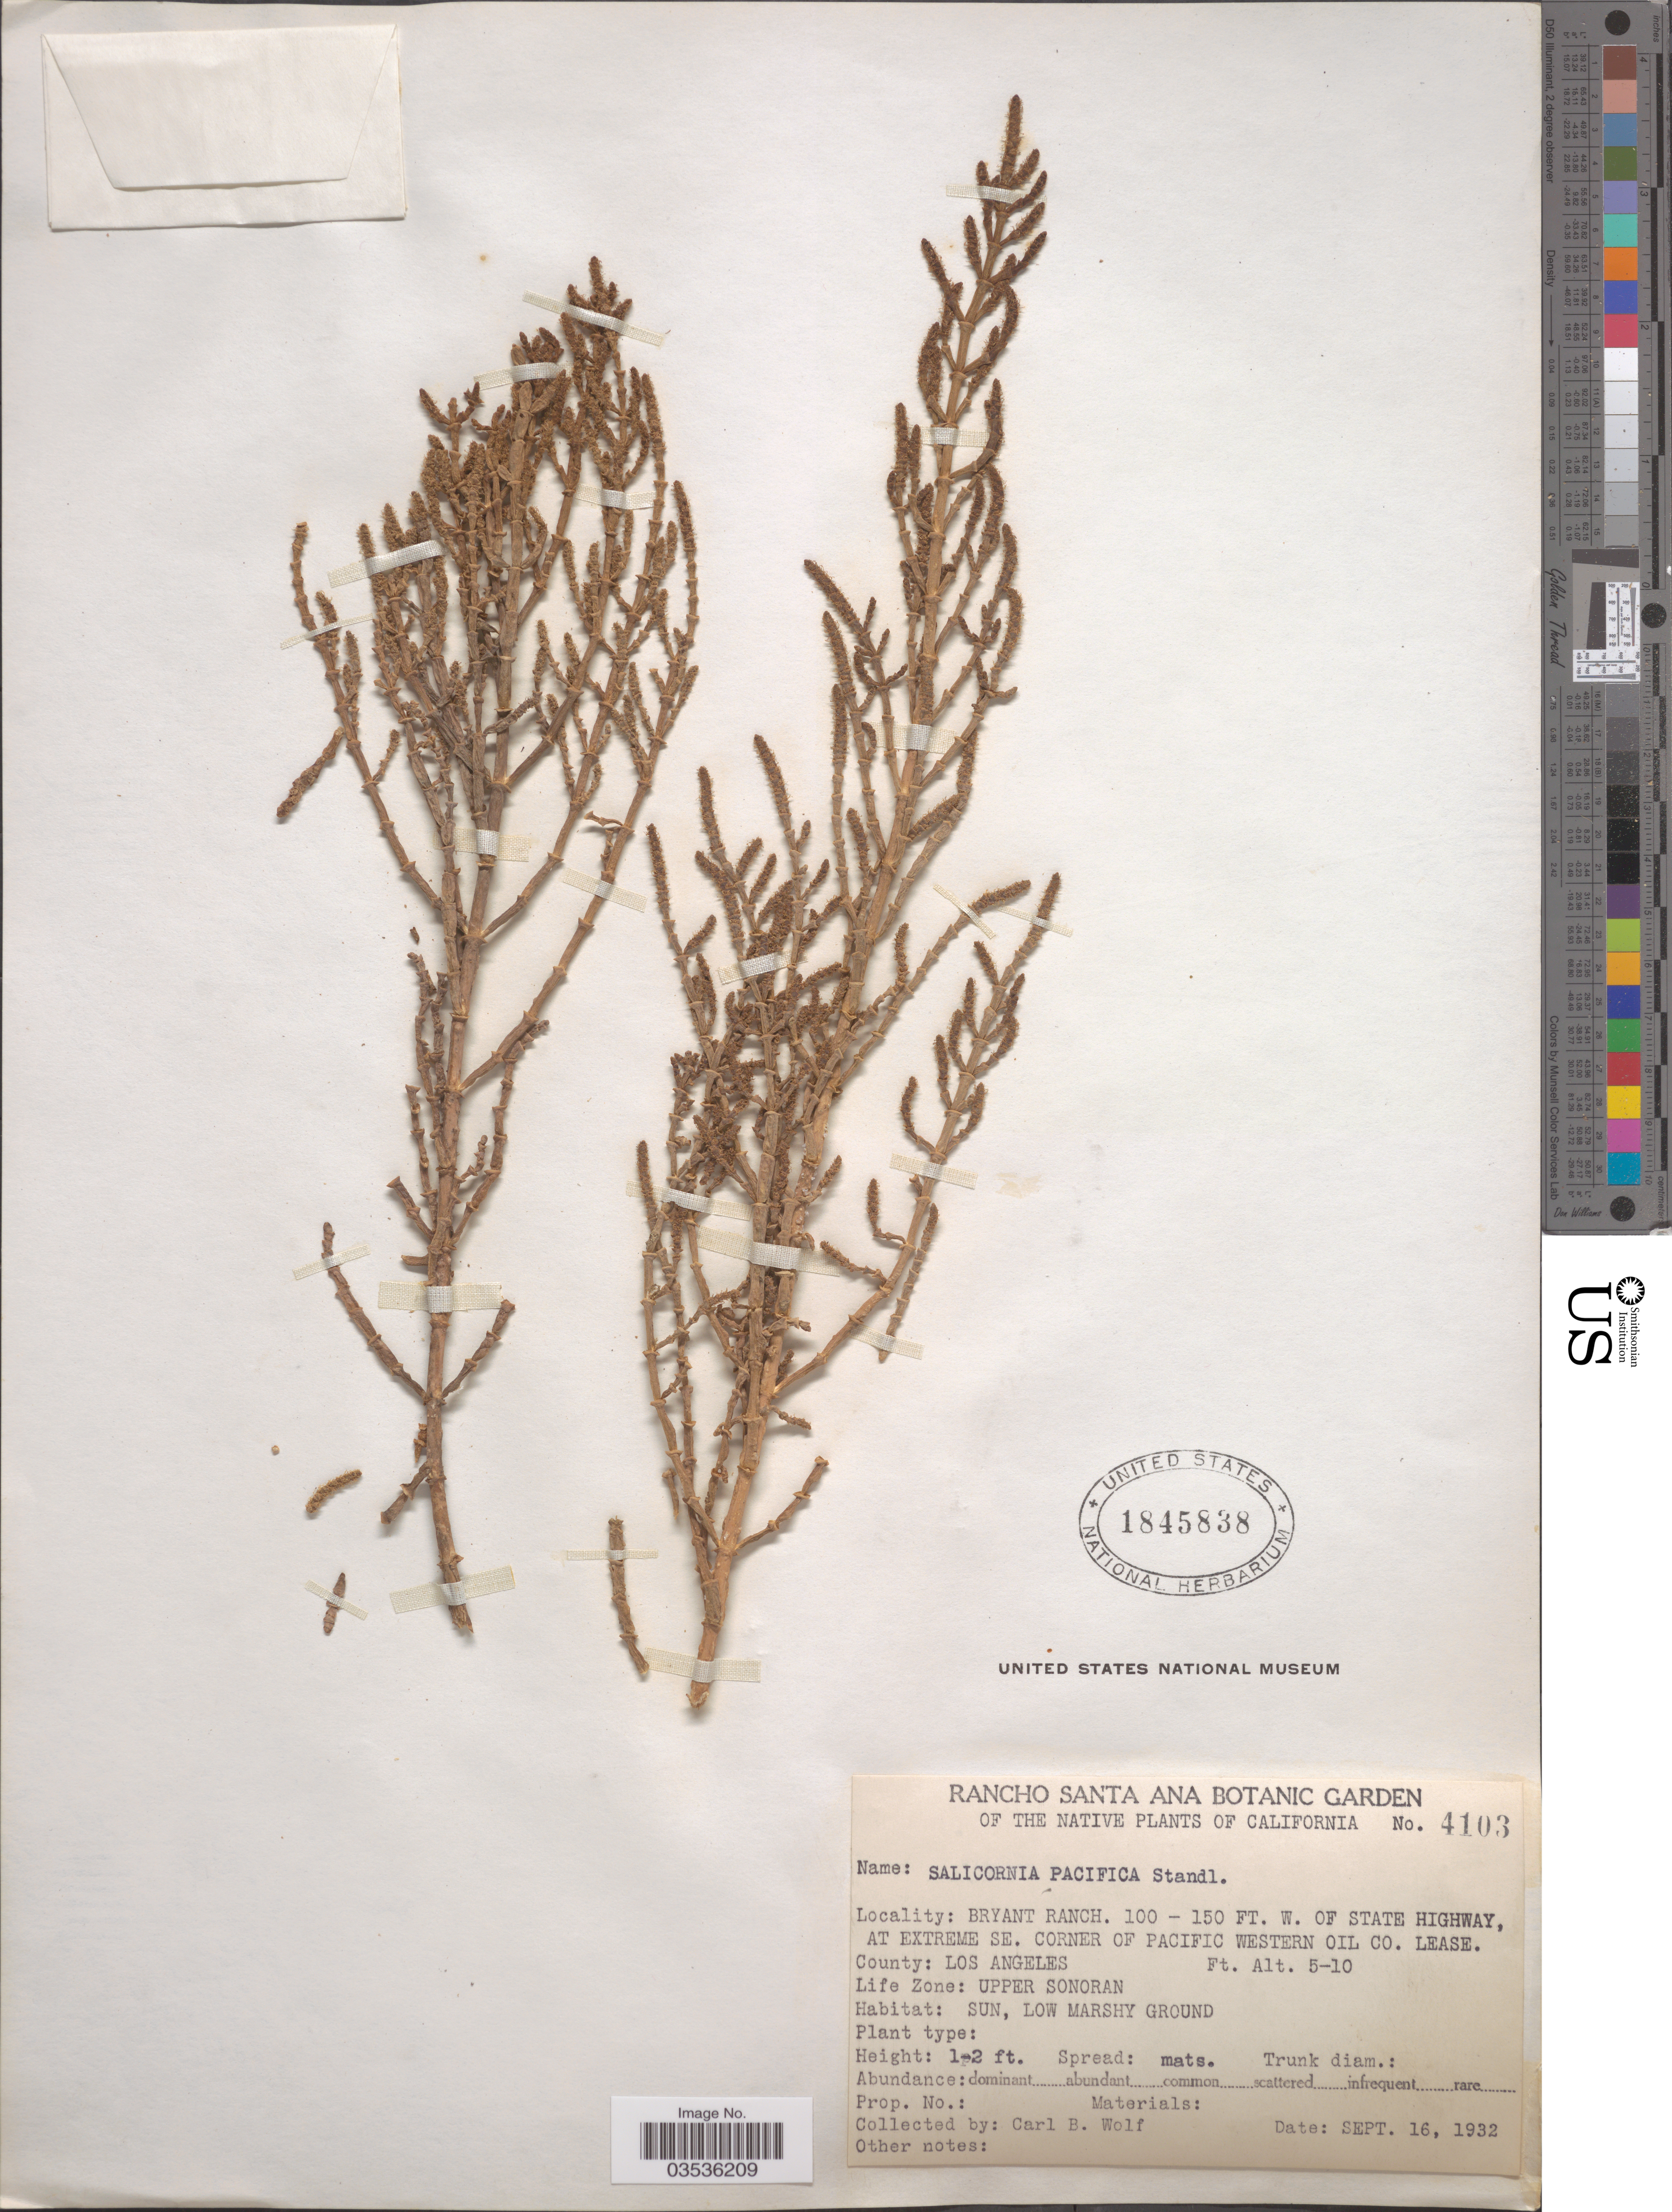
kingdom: Plantae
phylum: Tracheophyta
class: Magnoliopsida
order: Caryophyllales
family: Amaranthaceae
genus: Salicornia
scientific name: Salicornia pacifica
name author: Standl.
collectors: C. B. Wolf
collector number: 4103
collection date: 1932-09-16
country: United States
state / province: California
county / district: Los Angeles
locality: Bryant Ranch. 100 - 150 Ft. W. of State Highway, at extreme SE. corner of Pacific Western Oil Co. Lease. County: Los Angeles. Life Zone: Upper Sonoran.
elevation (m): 2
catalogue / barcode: US 1845838